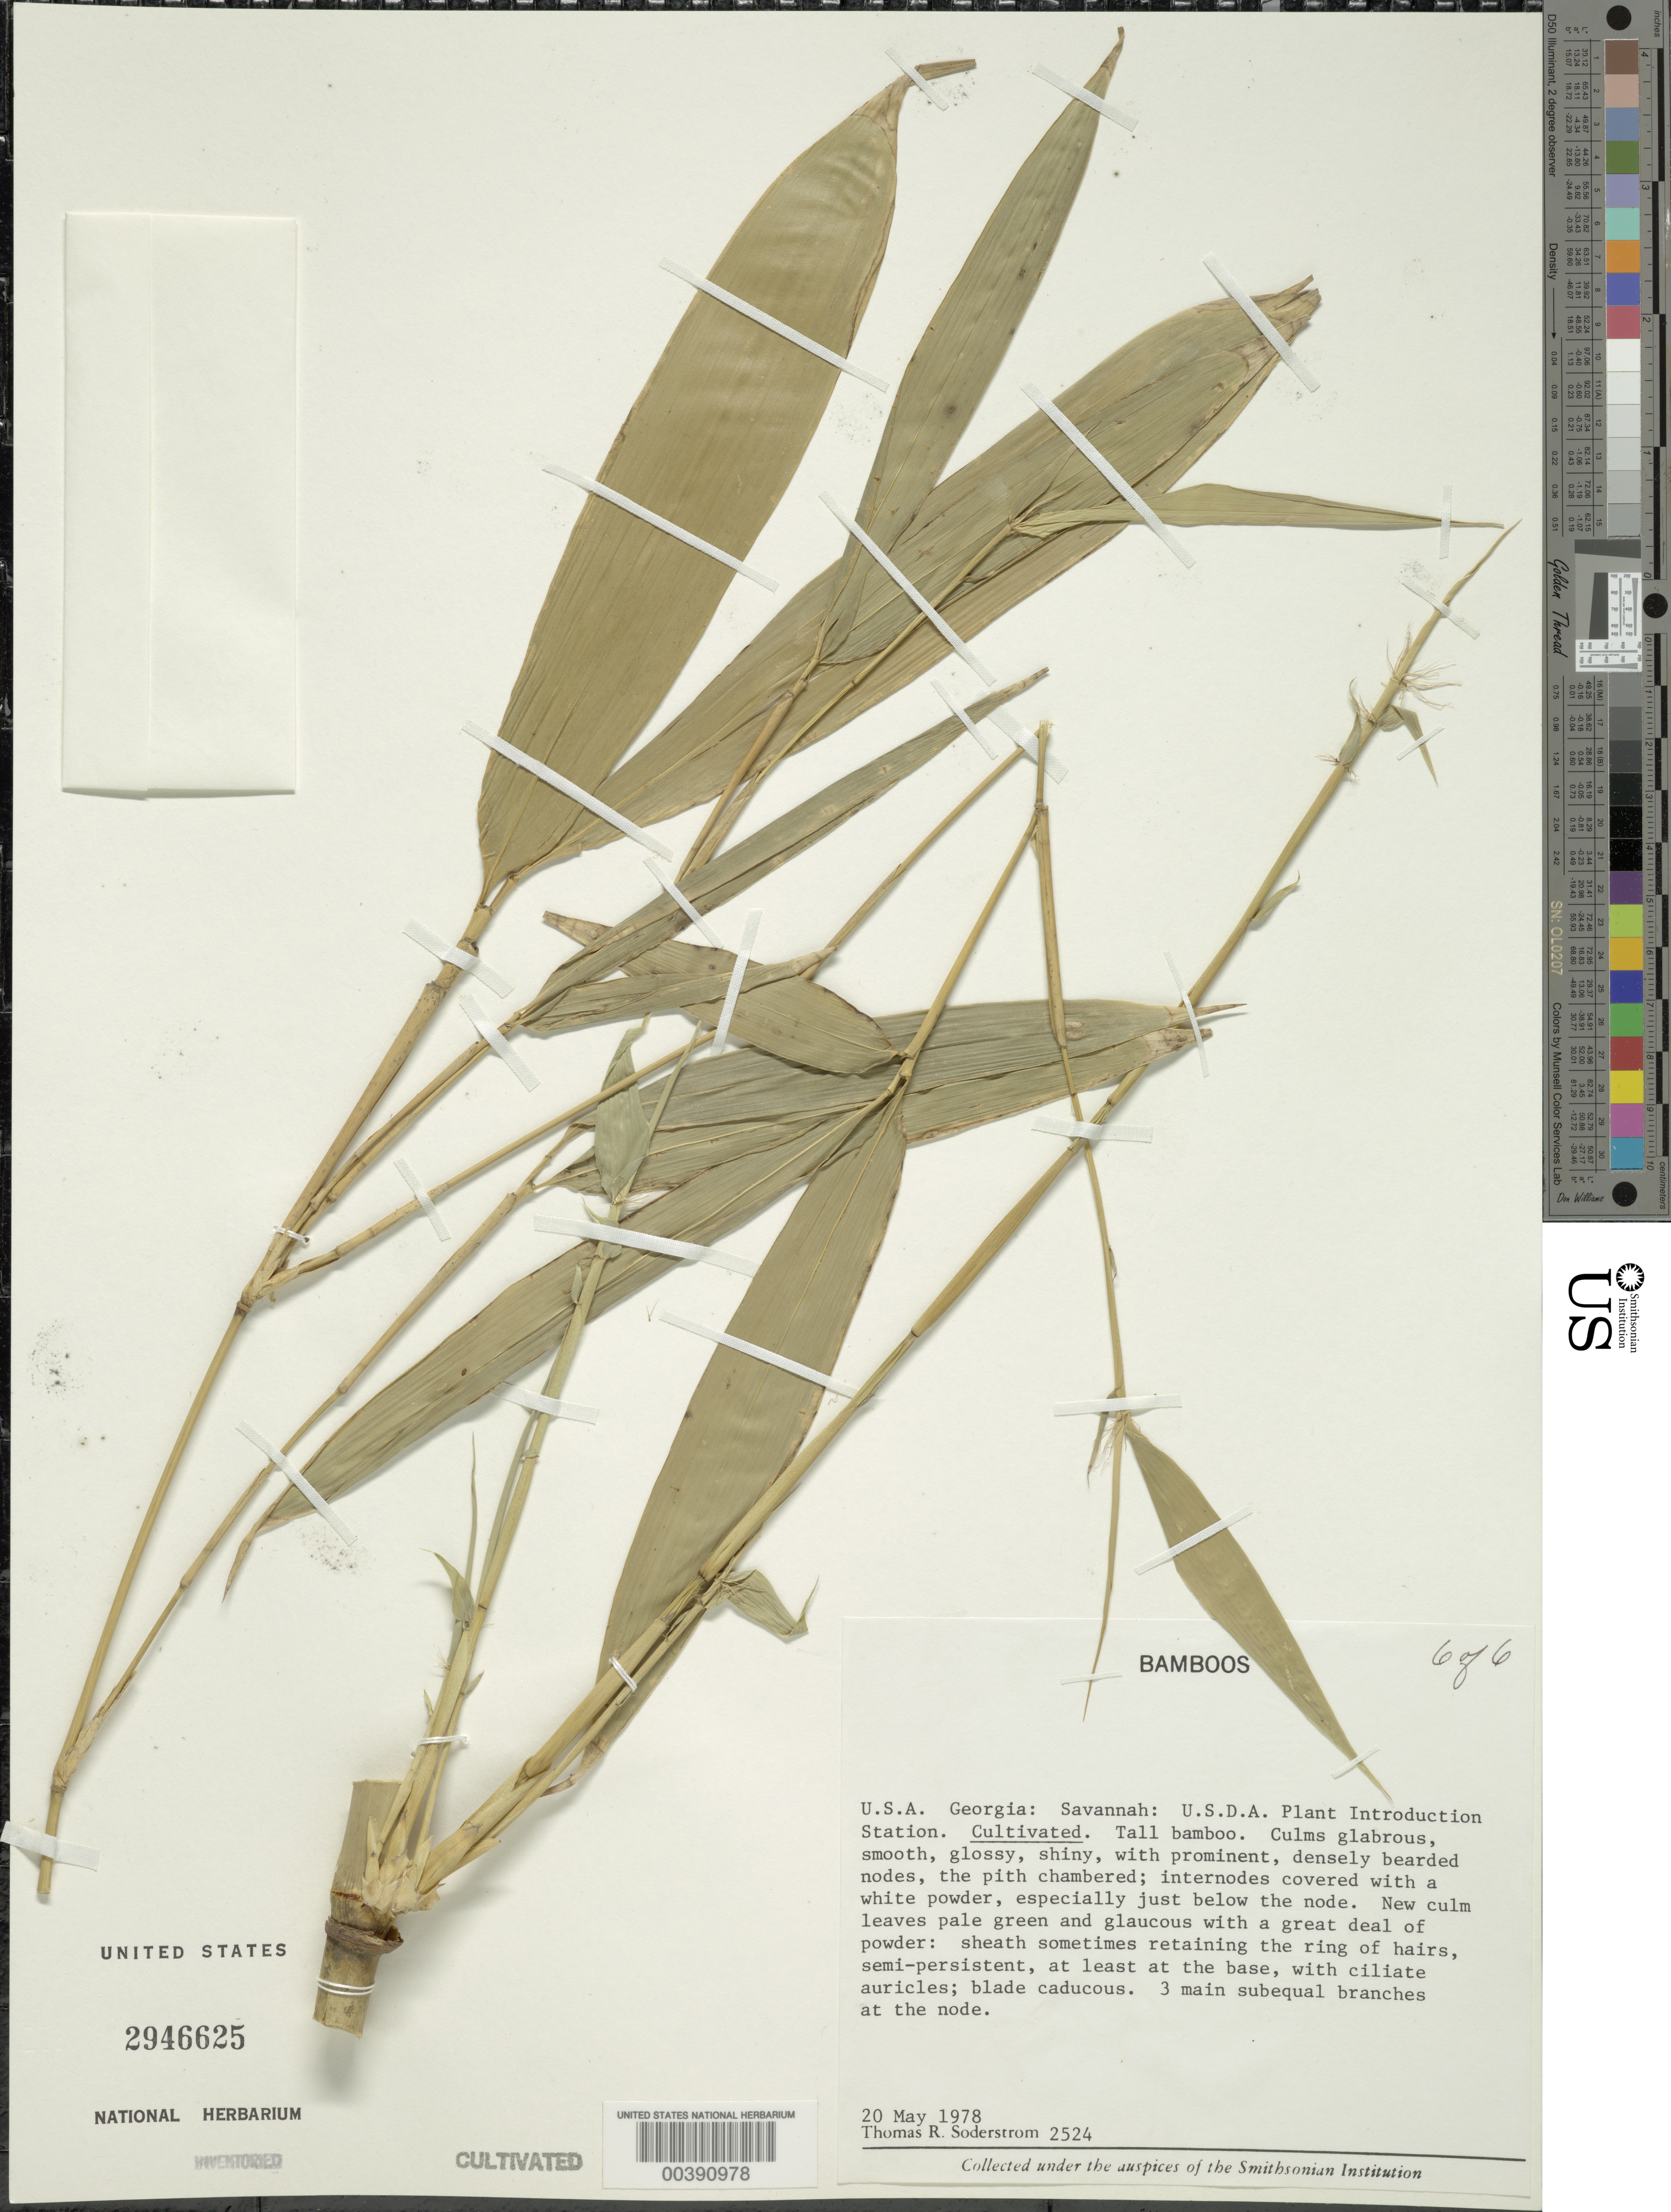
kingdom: Plantae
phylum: Tracheophyta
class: Liliopsida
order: Poales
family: Poaceae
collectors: T. R. Soderstrom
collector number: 2524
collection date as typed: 20 May 1978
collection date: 1978-05-20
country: United States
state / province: Georgia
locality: Savannah, barbour lathroup pi garden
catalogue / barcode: US 2946625